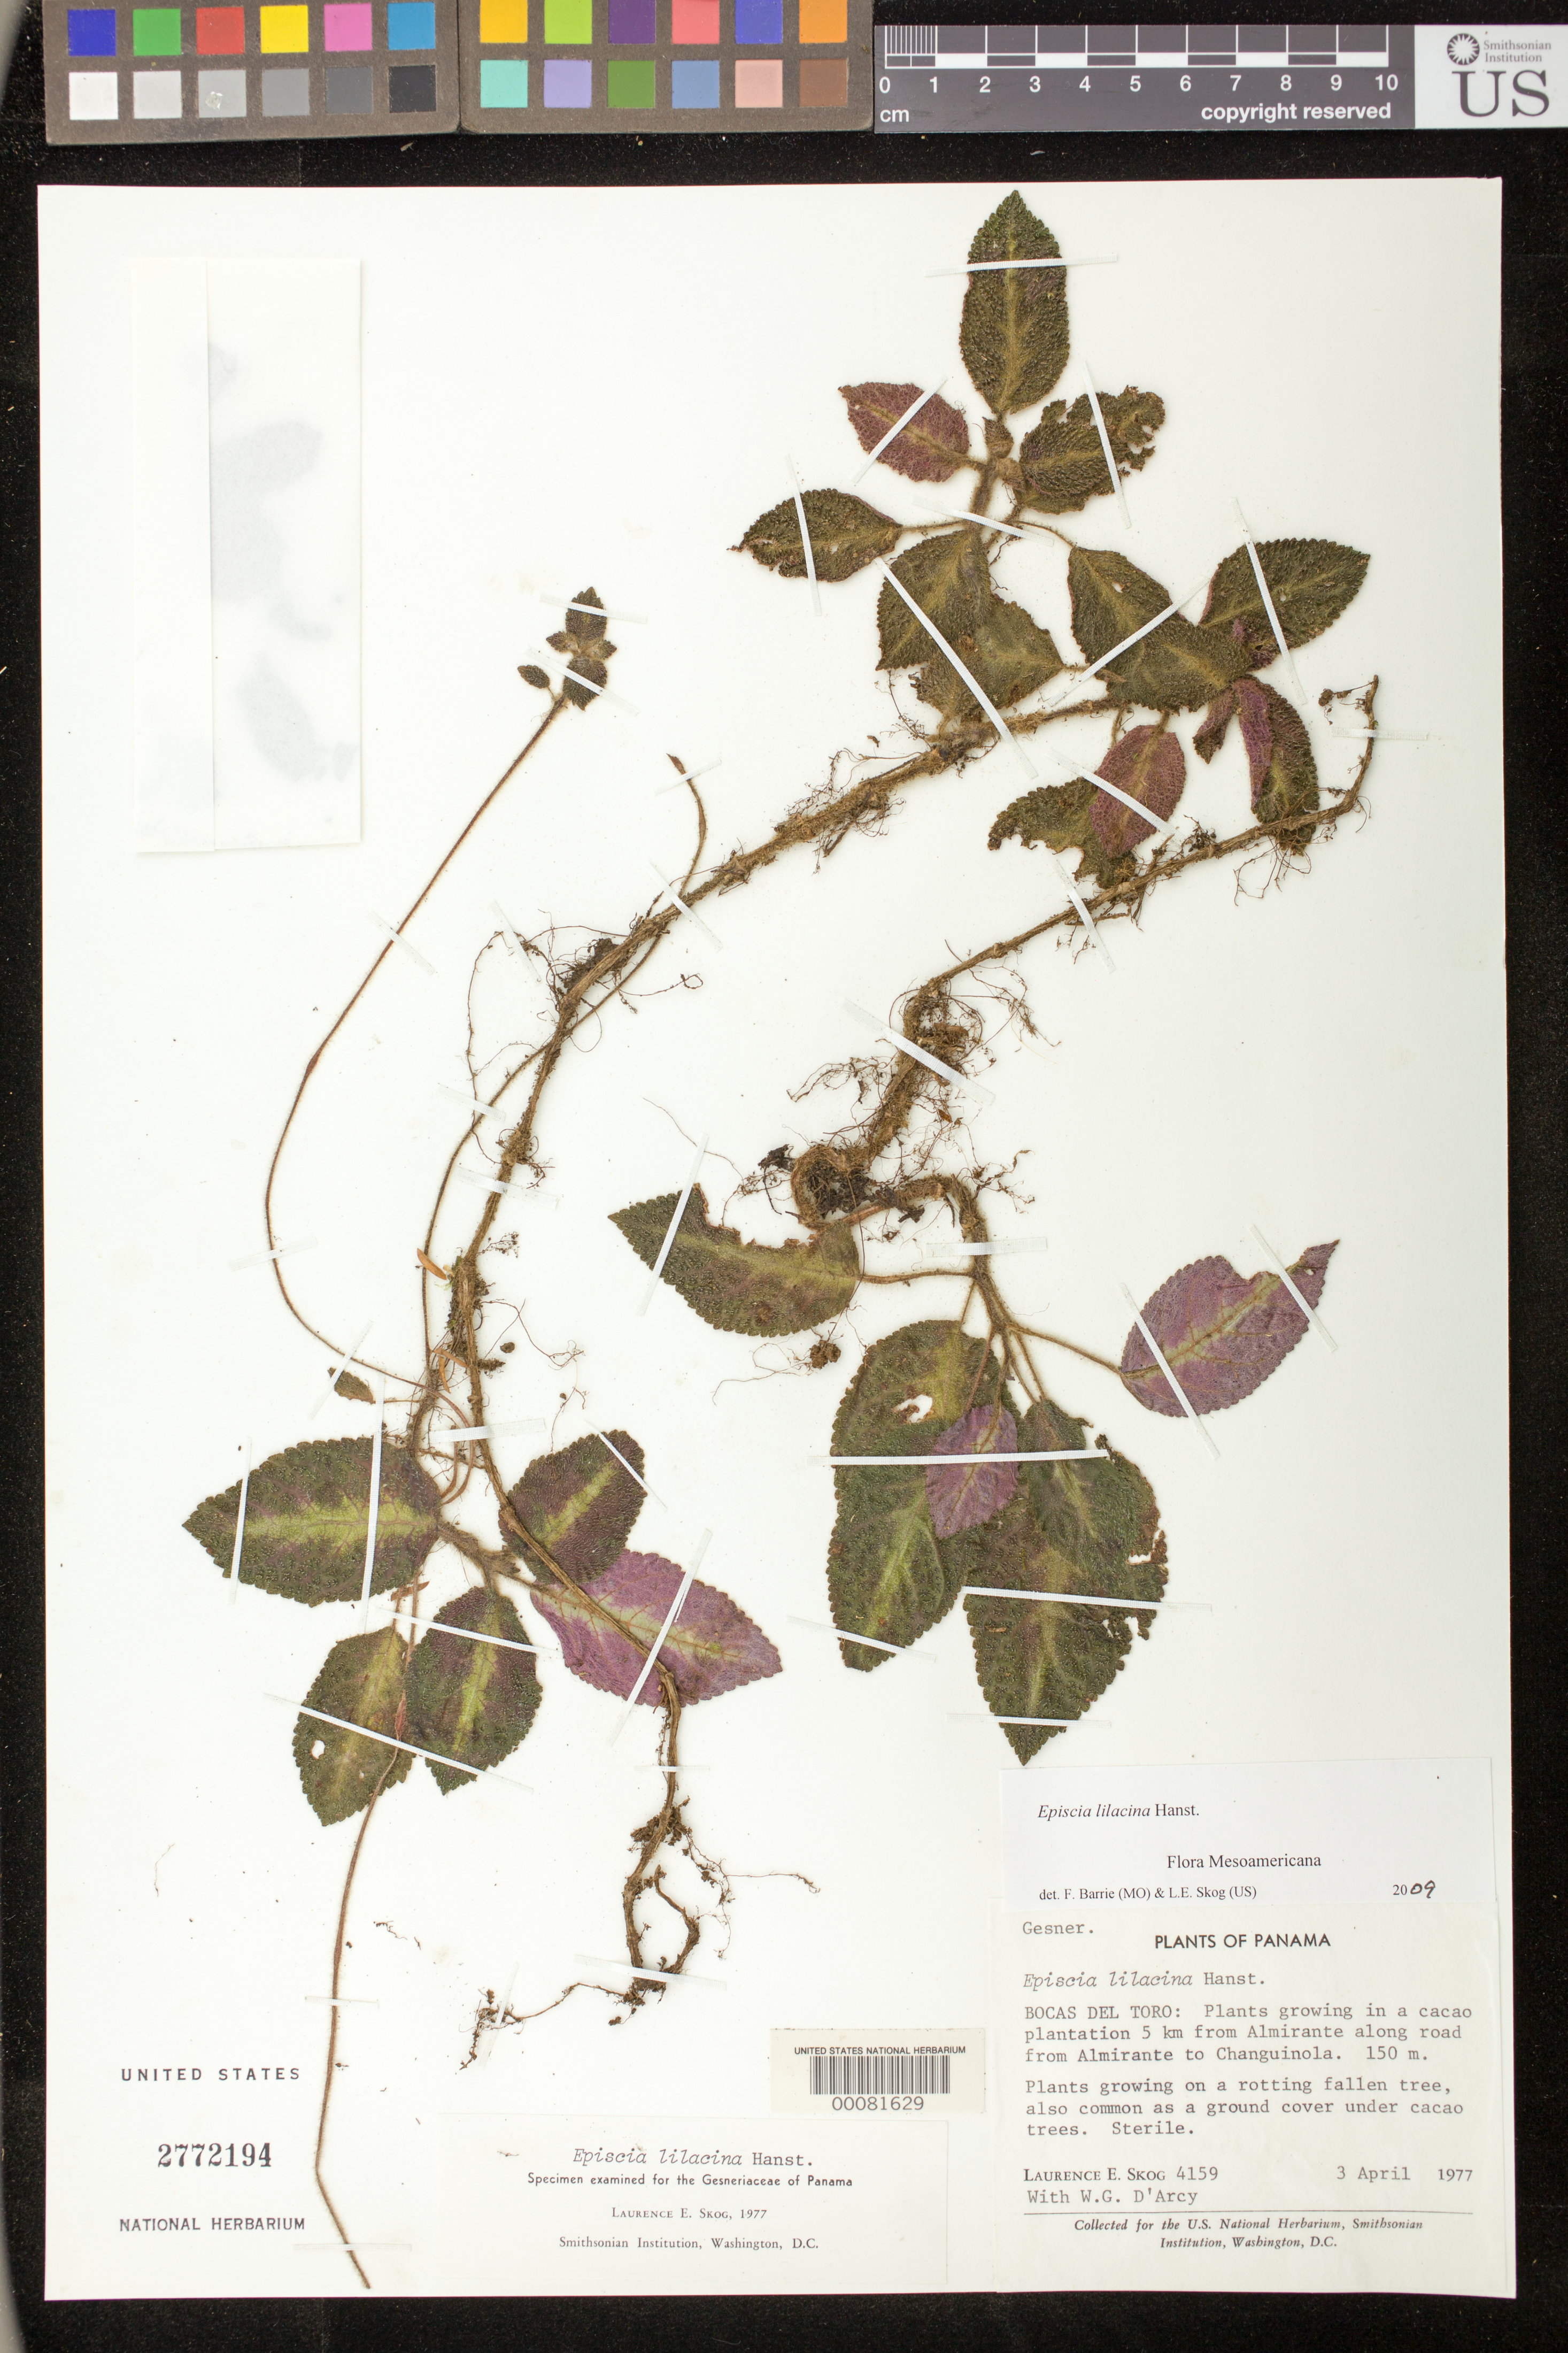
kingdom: Plantae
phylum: Tracheophyta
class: Magnoliopsida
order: Lamiales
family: Gesneriaceae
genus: Episcia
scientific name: Episcia lilacina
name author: Hanst.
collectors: L. E. Skog & W. G. D'Arcy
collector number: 4159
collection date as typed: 03 Apr 1977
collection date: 1977-04-03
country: Panama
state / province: Bocas del Toro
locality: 5 km from Almirante along road from Almirante to Changuinola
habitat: Cacao plantation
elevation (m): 150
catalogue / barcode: US 2772194